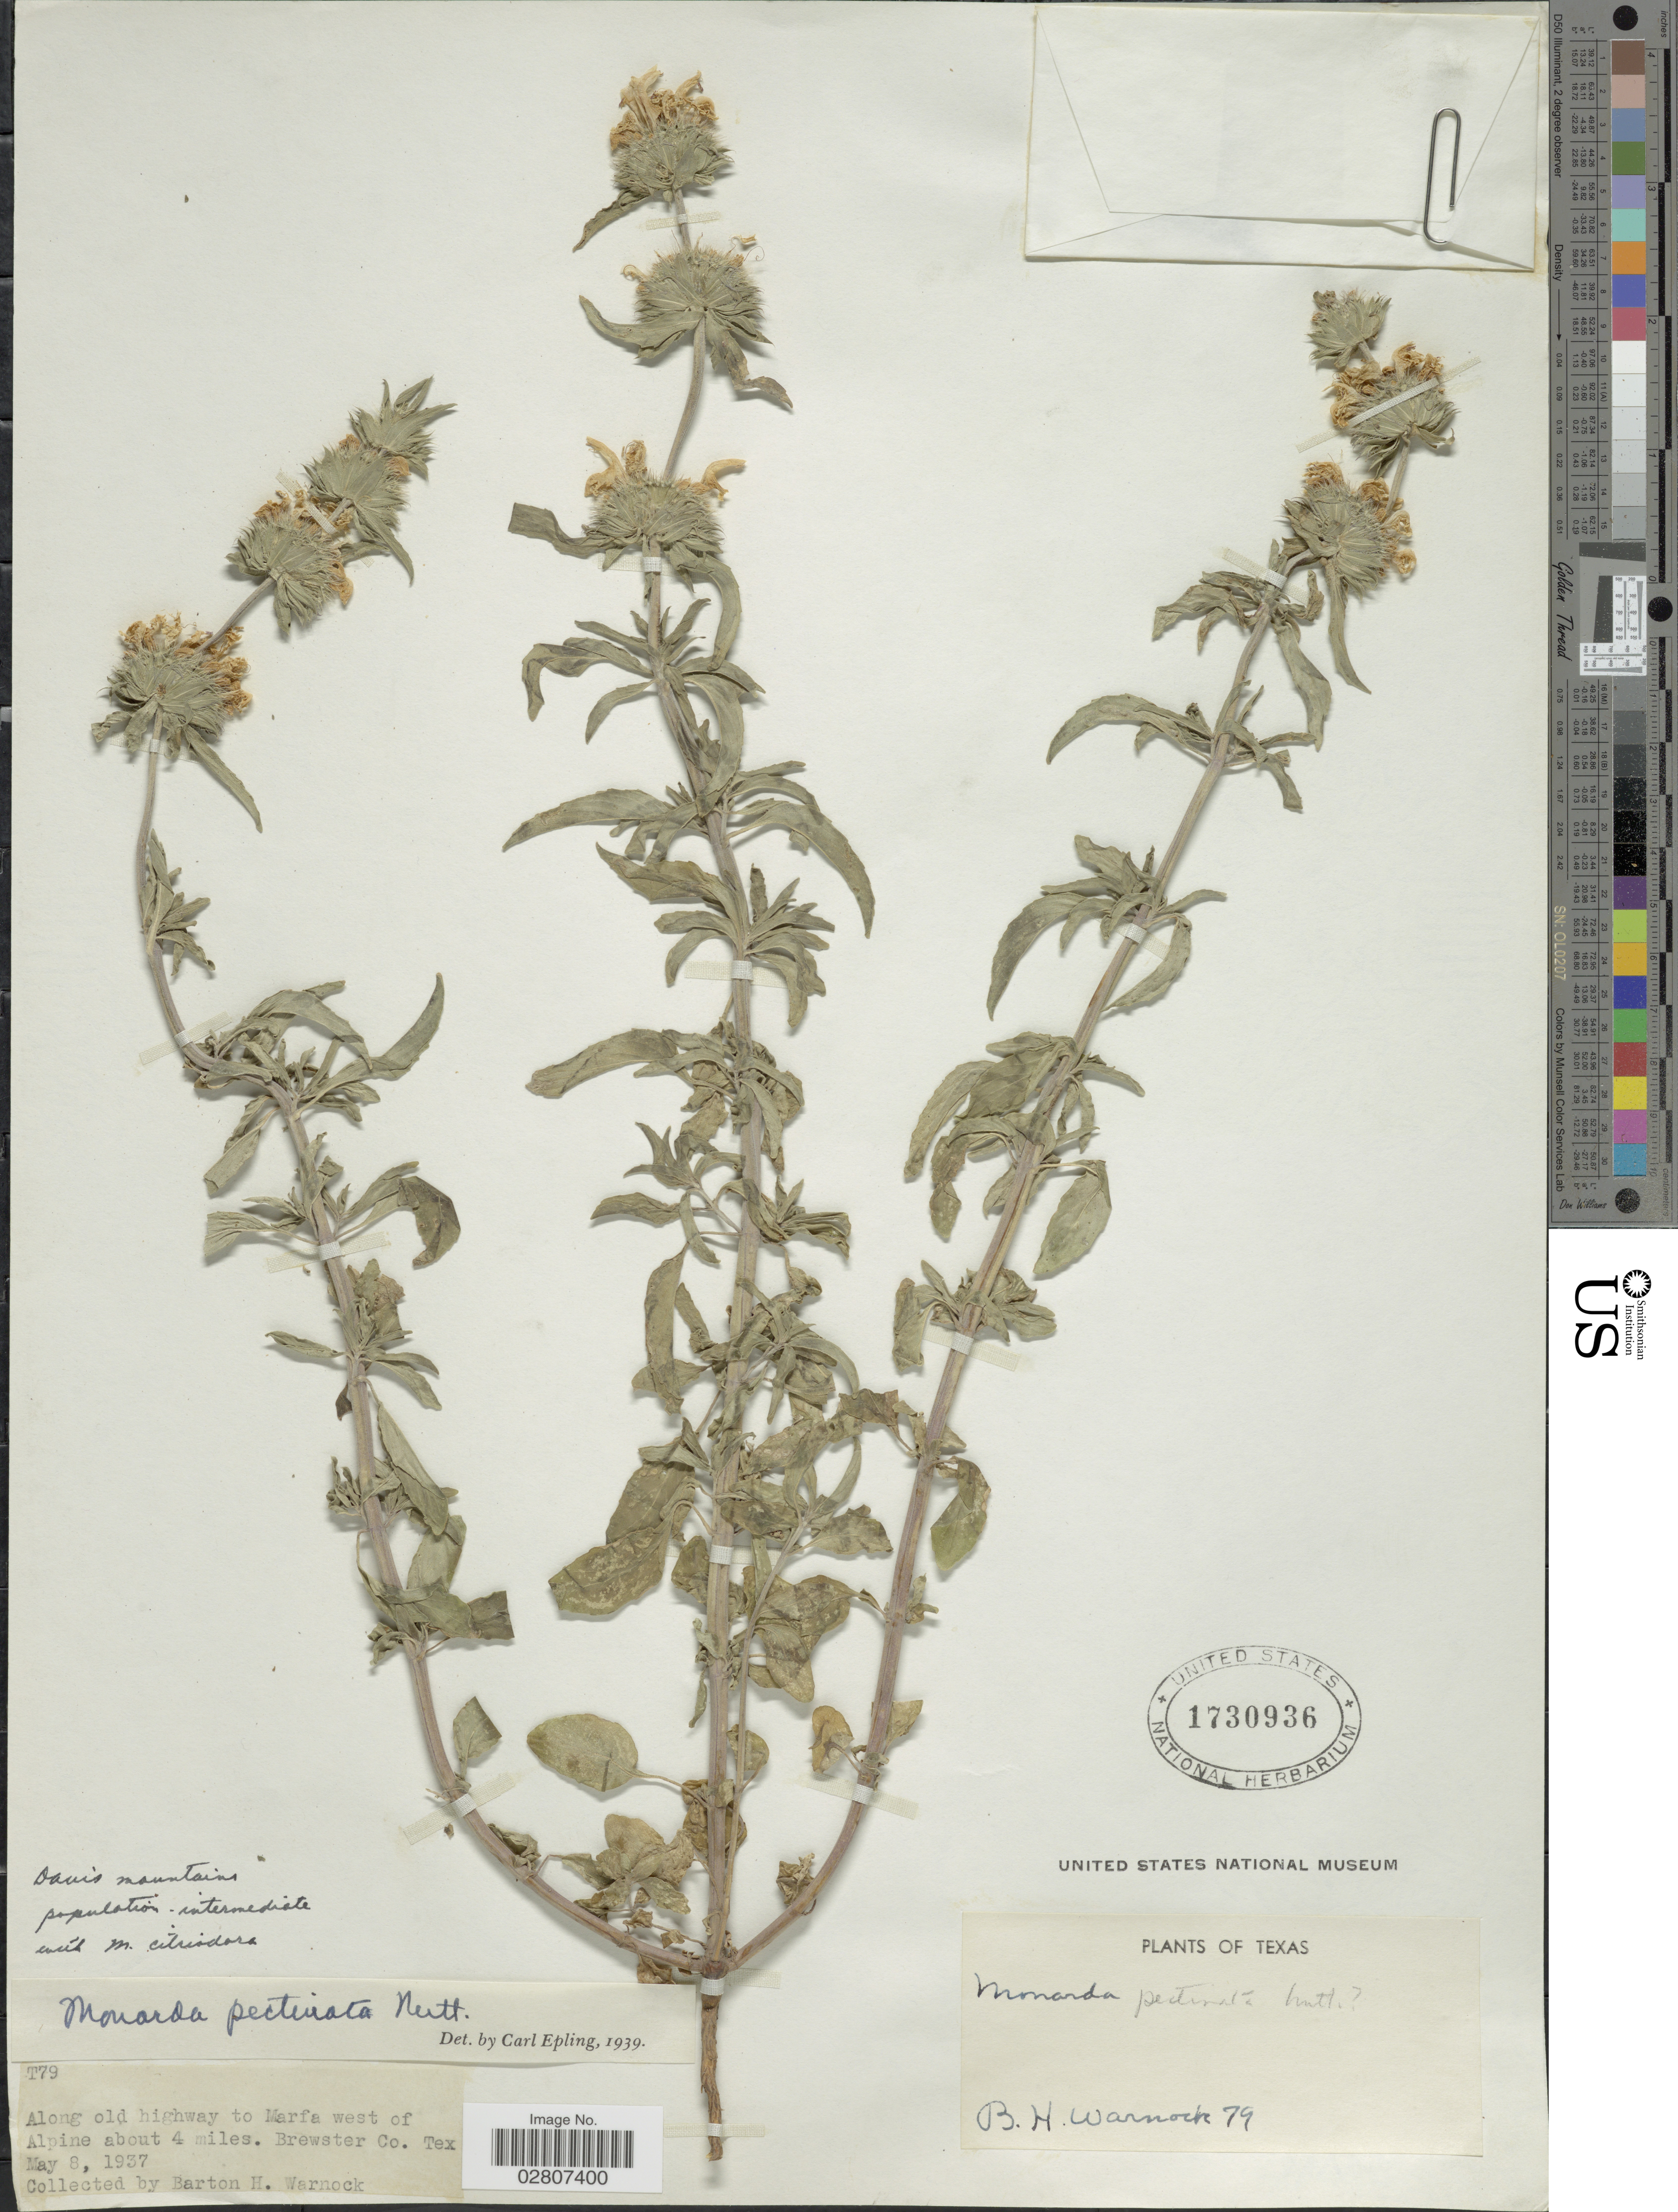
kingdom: Plantae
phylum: Tracheophyta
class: Magnoliopsida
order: Lamiales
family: Lamiaceae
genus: Monarda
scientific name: Monarda pectinata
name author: Nutt.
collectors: B. H. Warnock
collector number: T79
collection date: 1937-05-08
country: United States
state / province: Texas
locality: Along old highway to Marfa west of Alpine about 4 miles. Brewster Co. Tex.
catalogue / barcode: US 1730936